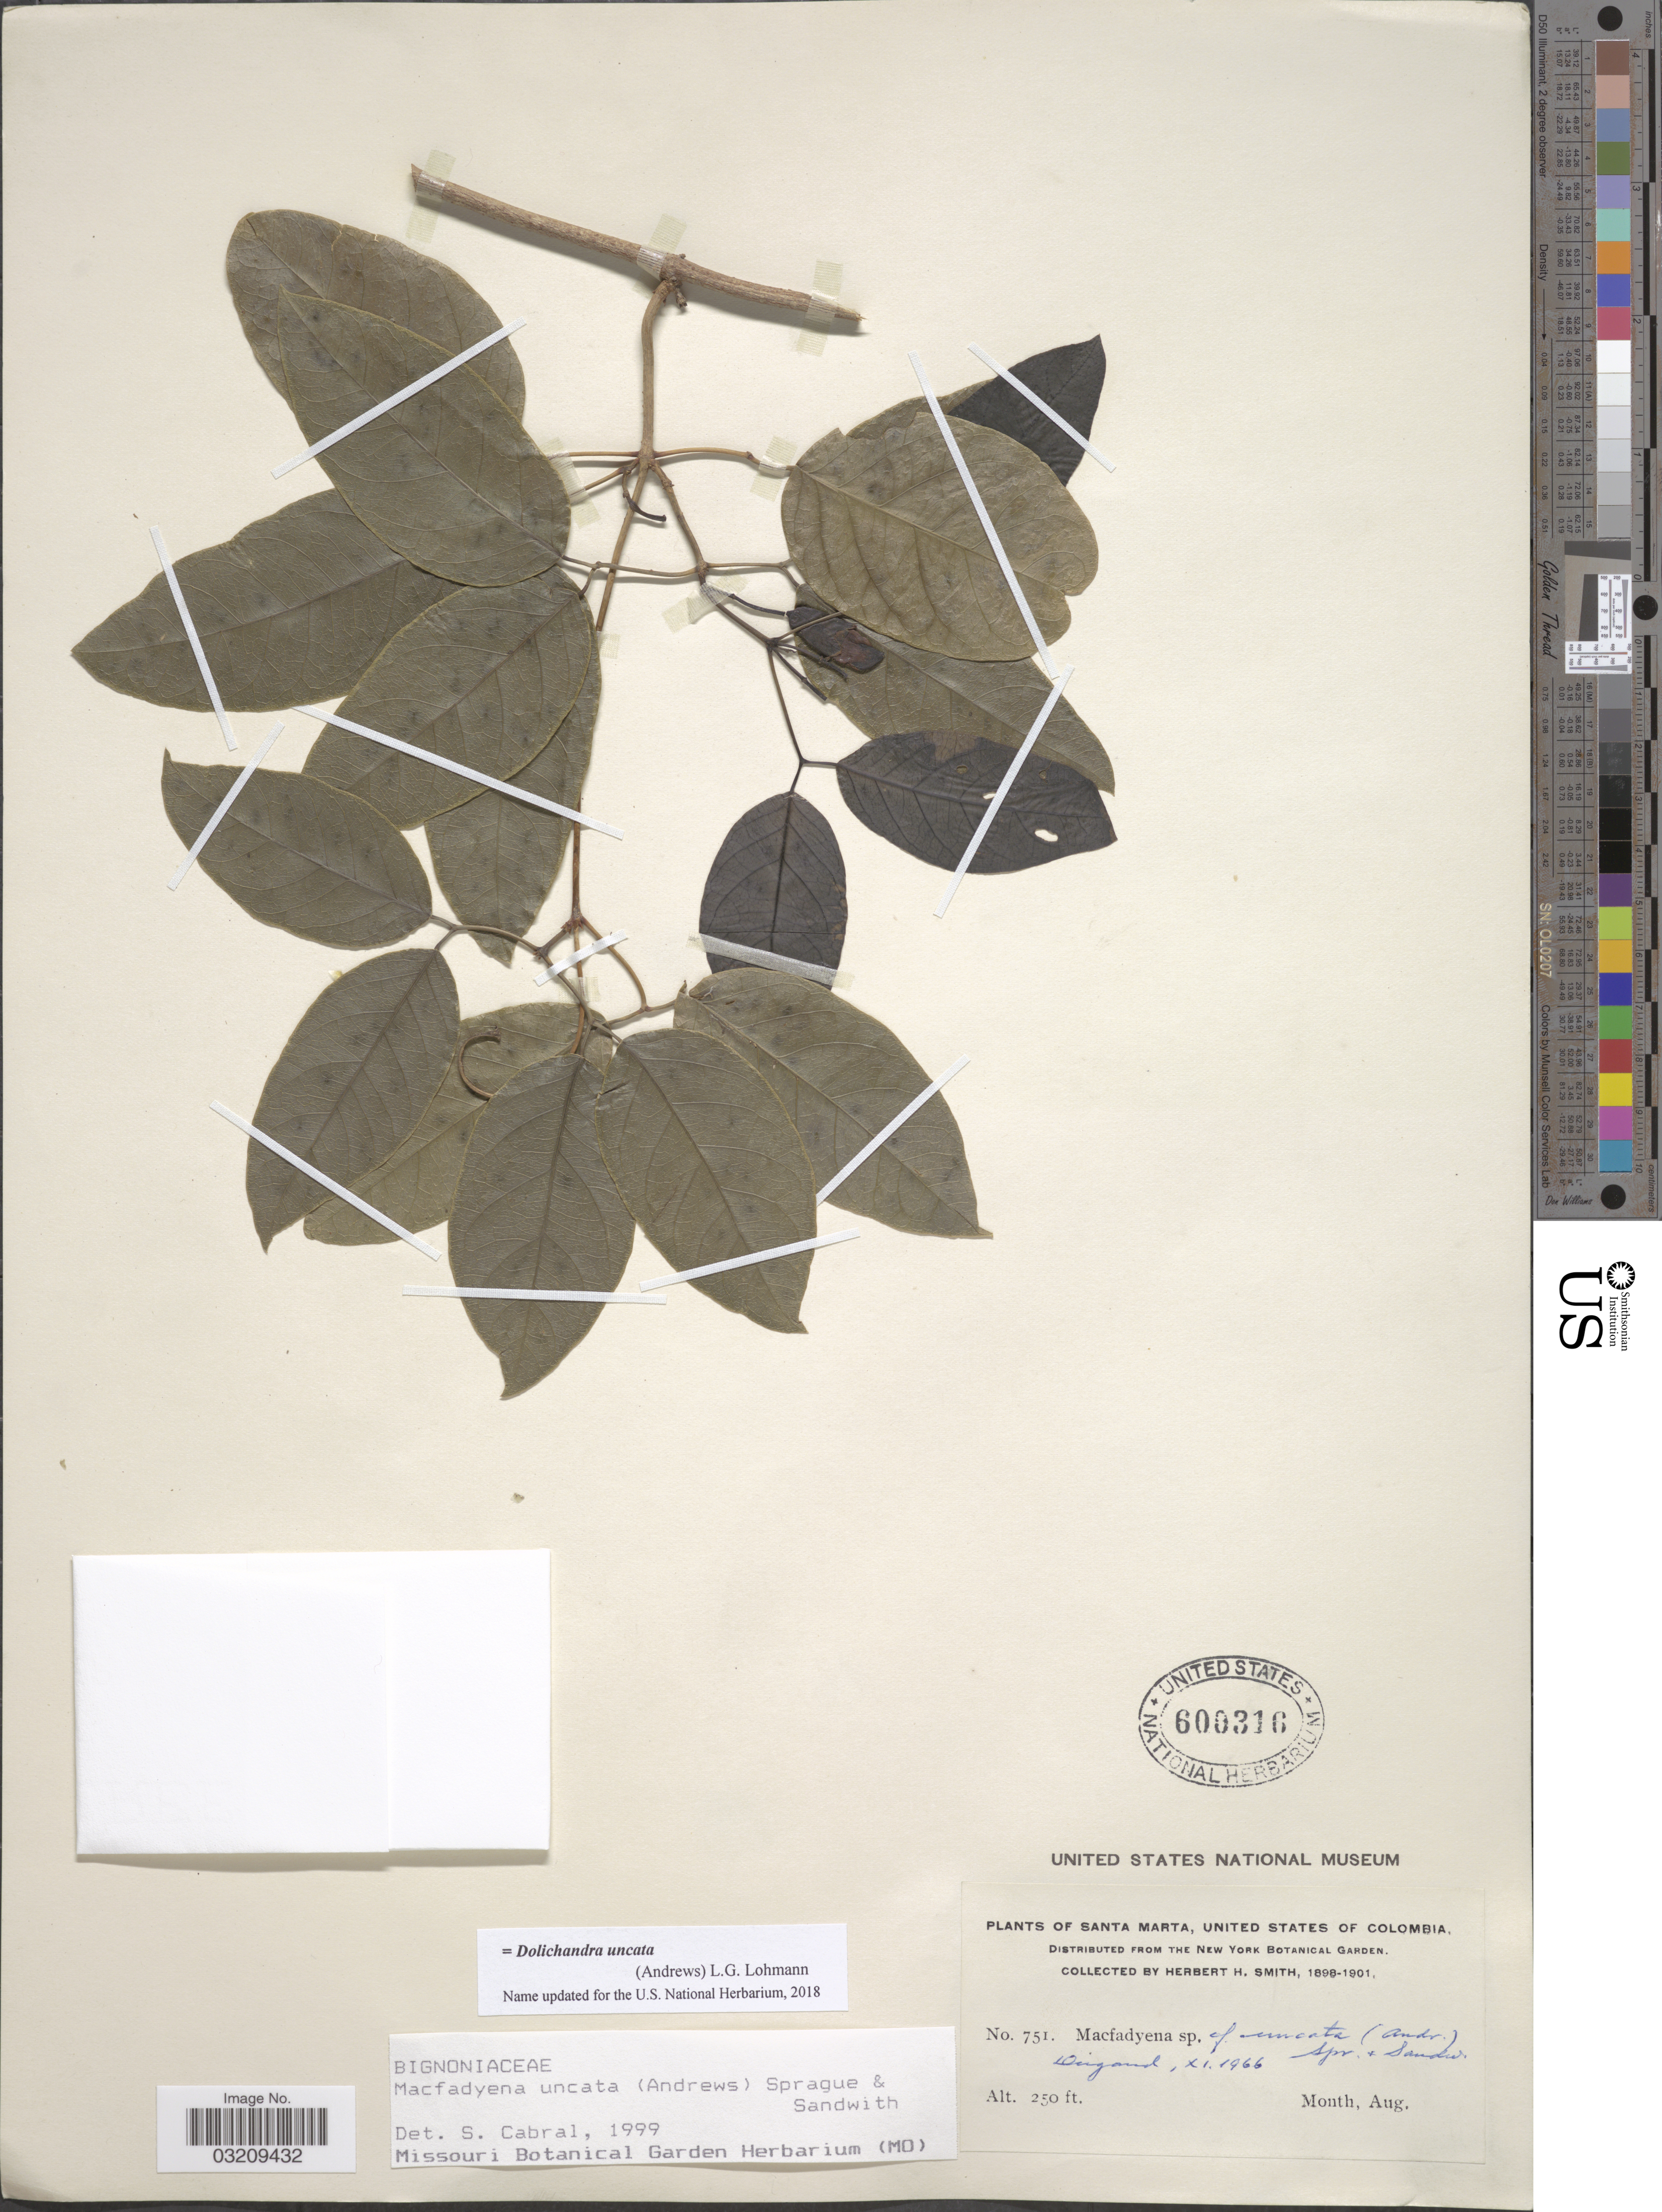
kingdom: Plantae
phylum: Tracheophyta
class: Magnoliopsida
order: Lamiales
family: Bignoniaceae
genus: Dolichandra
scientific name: Dolichandra uncata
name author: (Andrews) L.G. Lohmann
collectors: Herbert H. Smith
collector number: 751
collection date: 1898-08/1901-08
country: Colombia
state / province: Magdalena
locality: Santa Marta.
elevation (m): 76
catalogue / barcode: US 600316